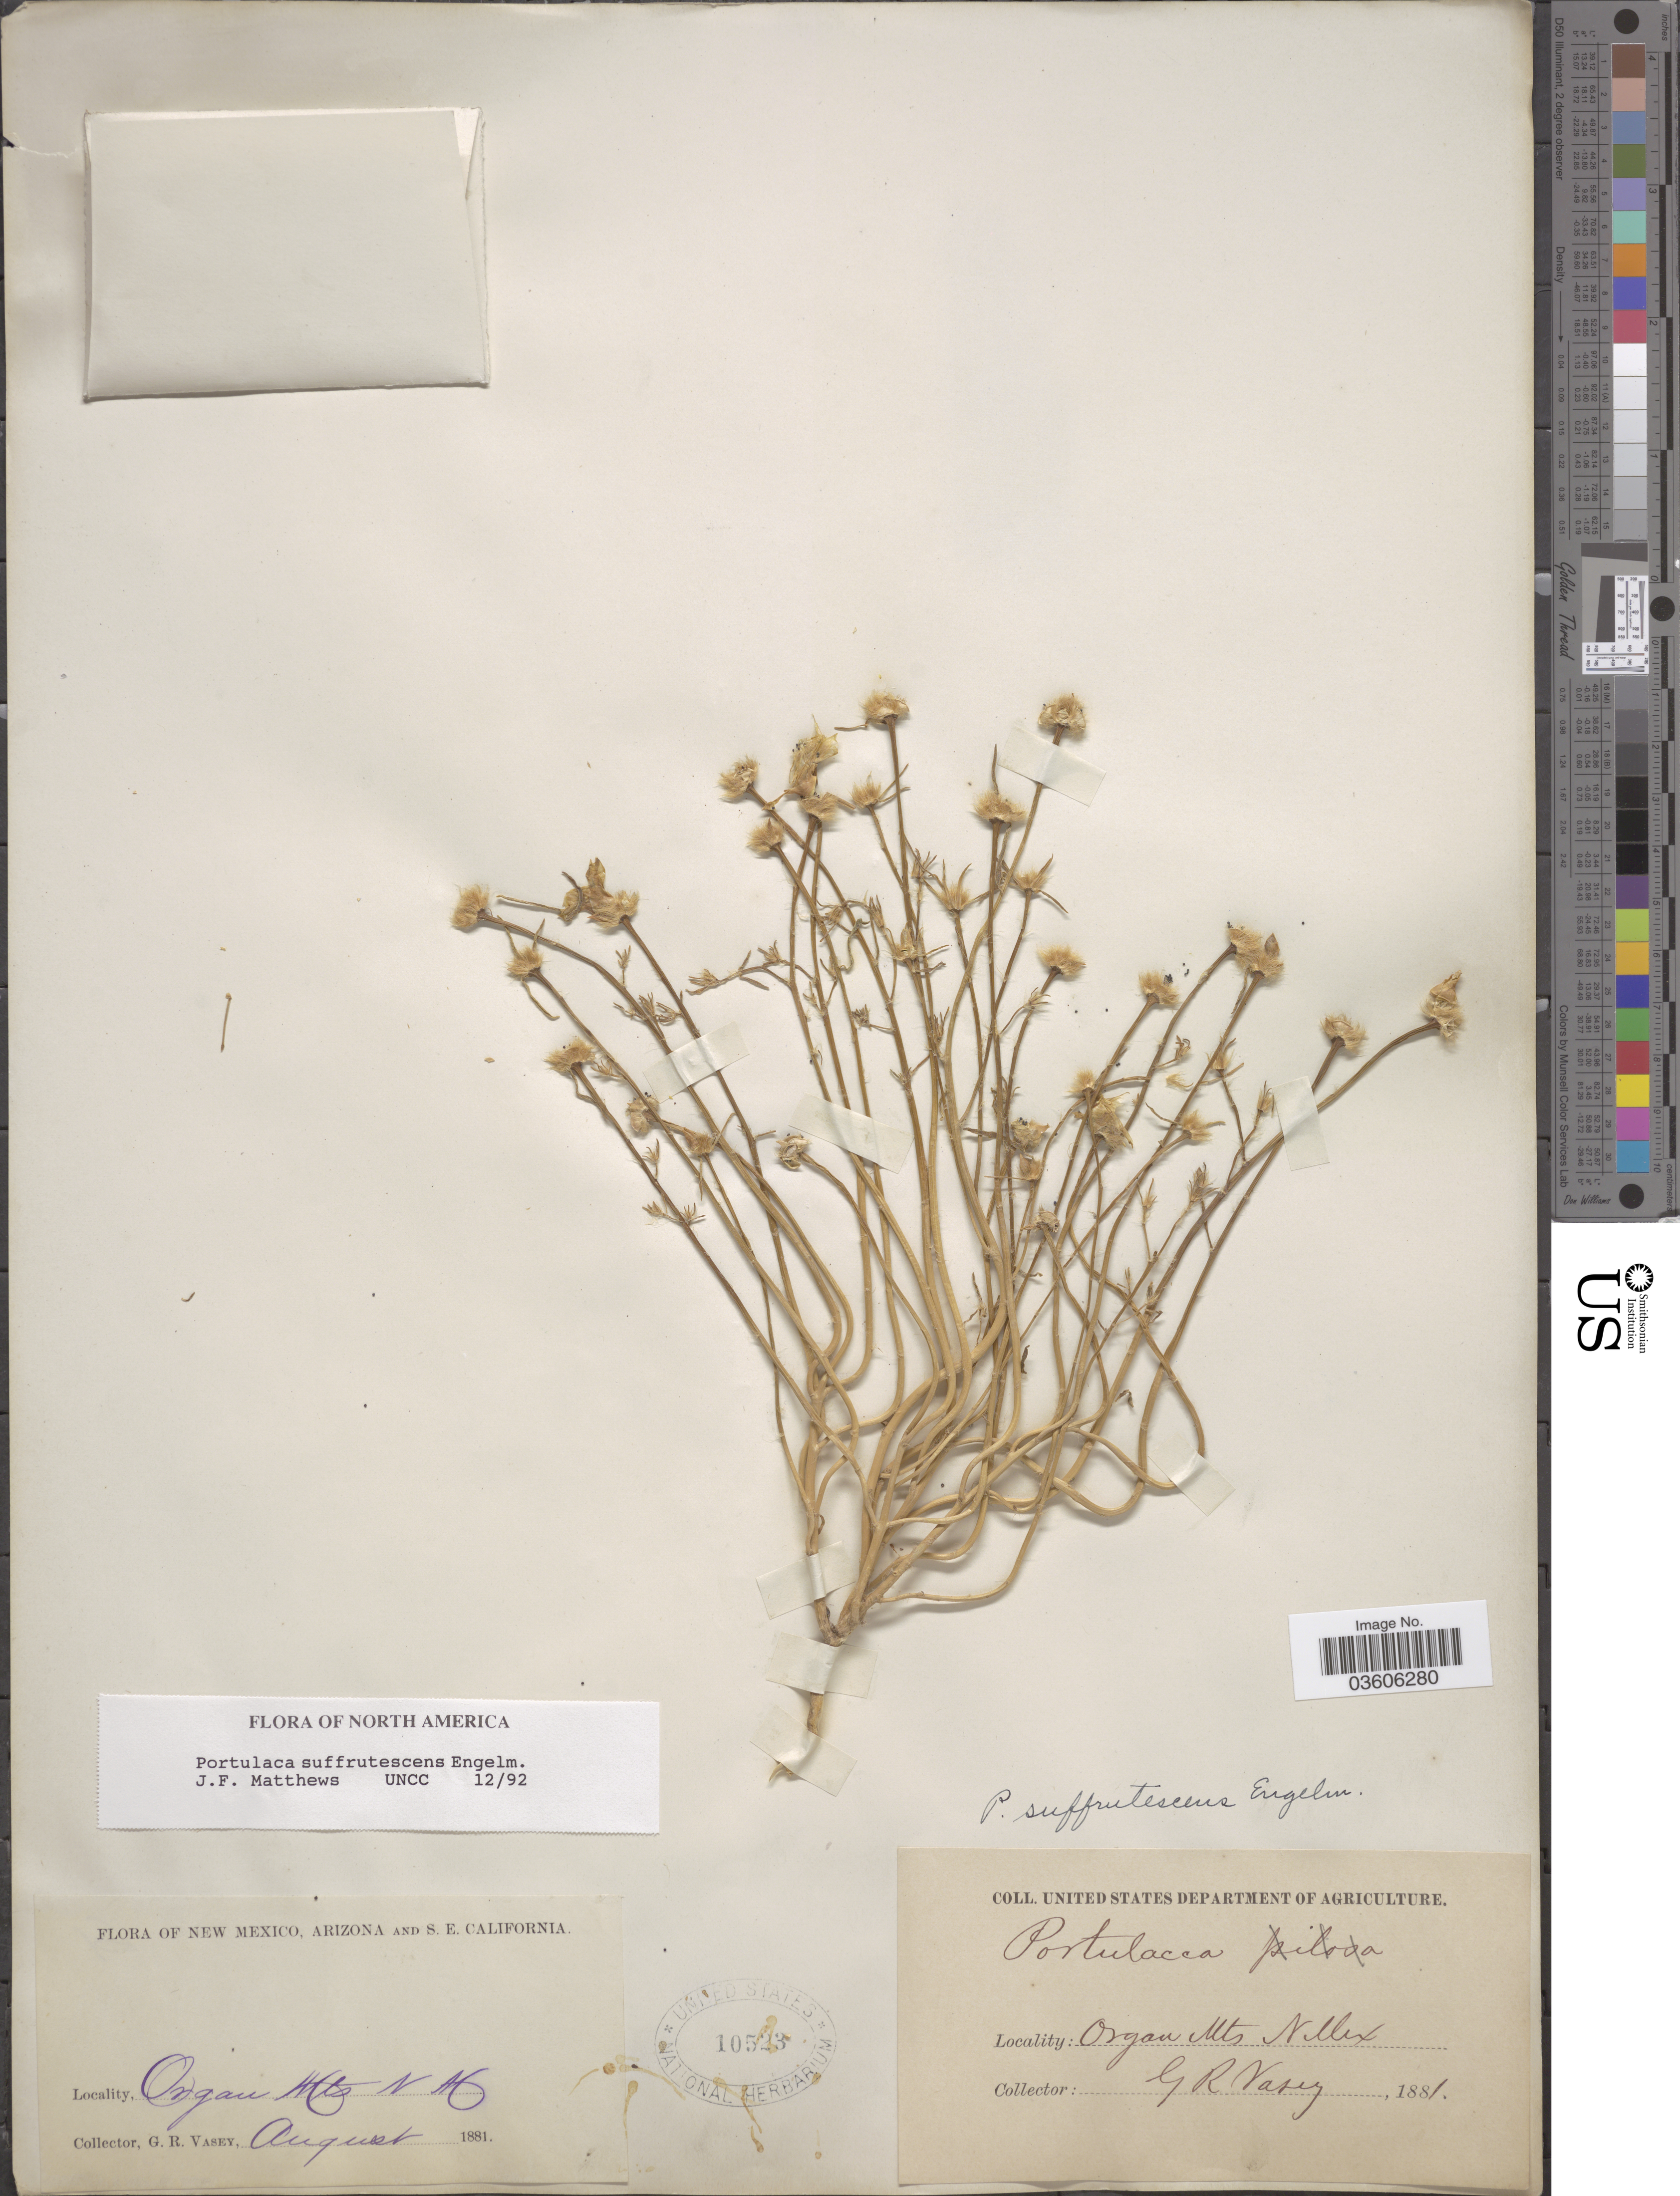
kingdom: Plantae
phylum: Tracheophyta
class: Magnoliopsida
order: Caryophyllales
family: Portulacaceae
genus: Portulaca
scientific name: Portulaca suffrutescens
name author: Engelm.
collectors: G. R. Vasey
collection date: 1881-08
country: United States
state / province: New Mexico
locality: Organ Mts.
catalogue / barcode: US 10523